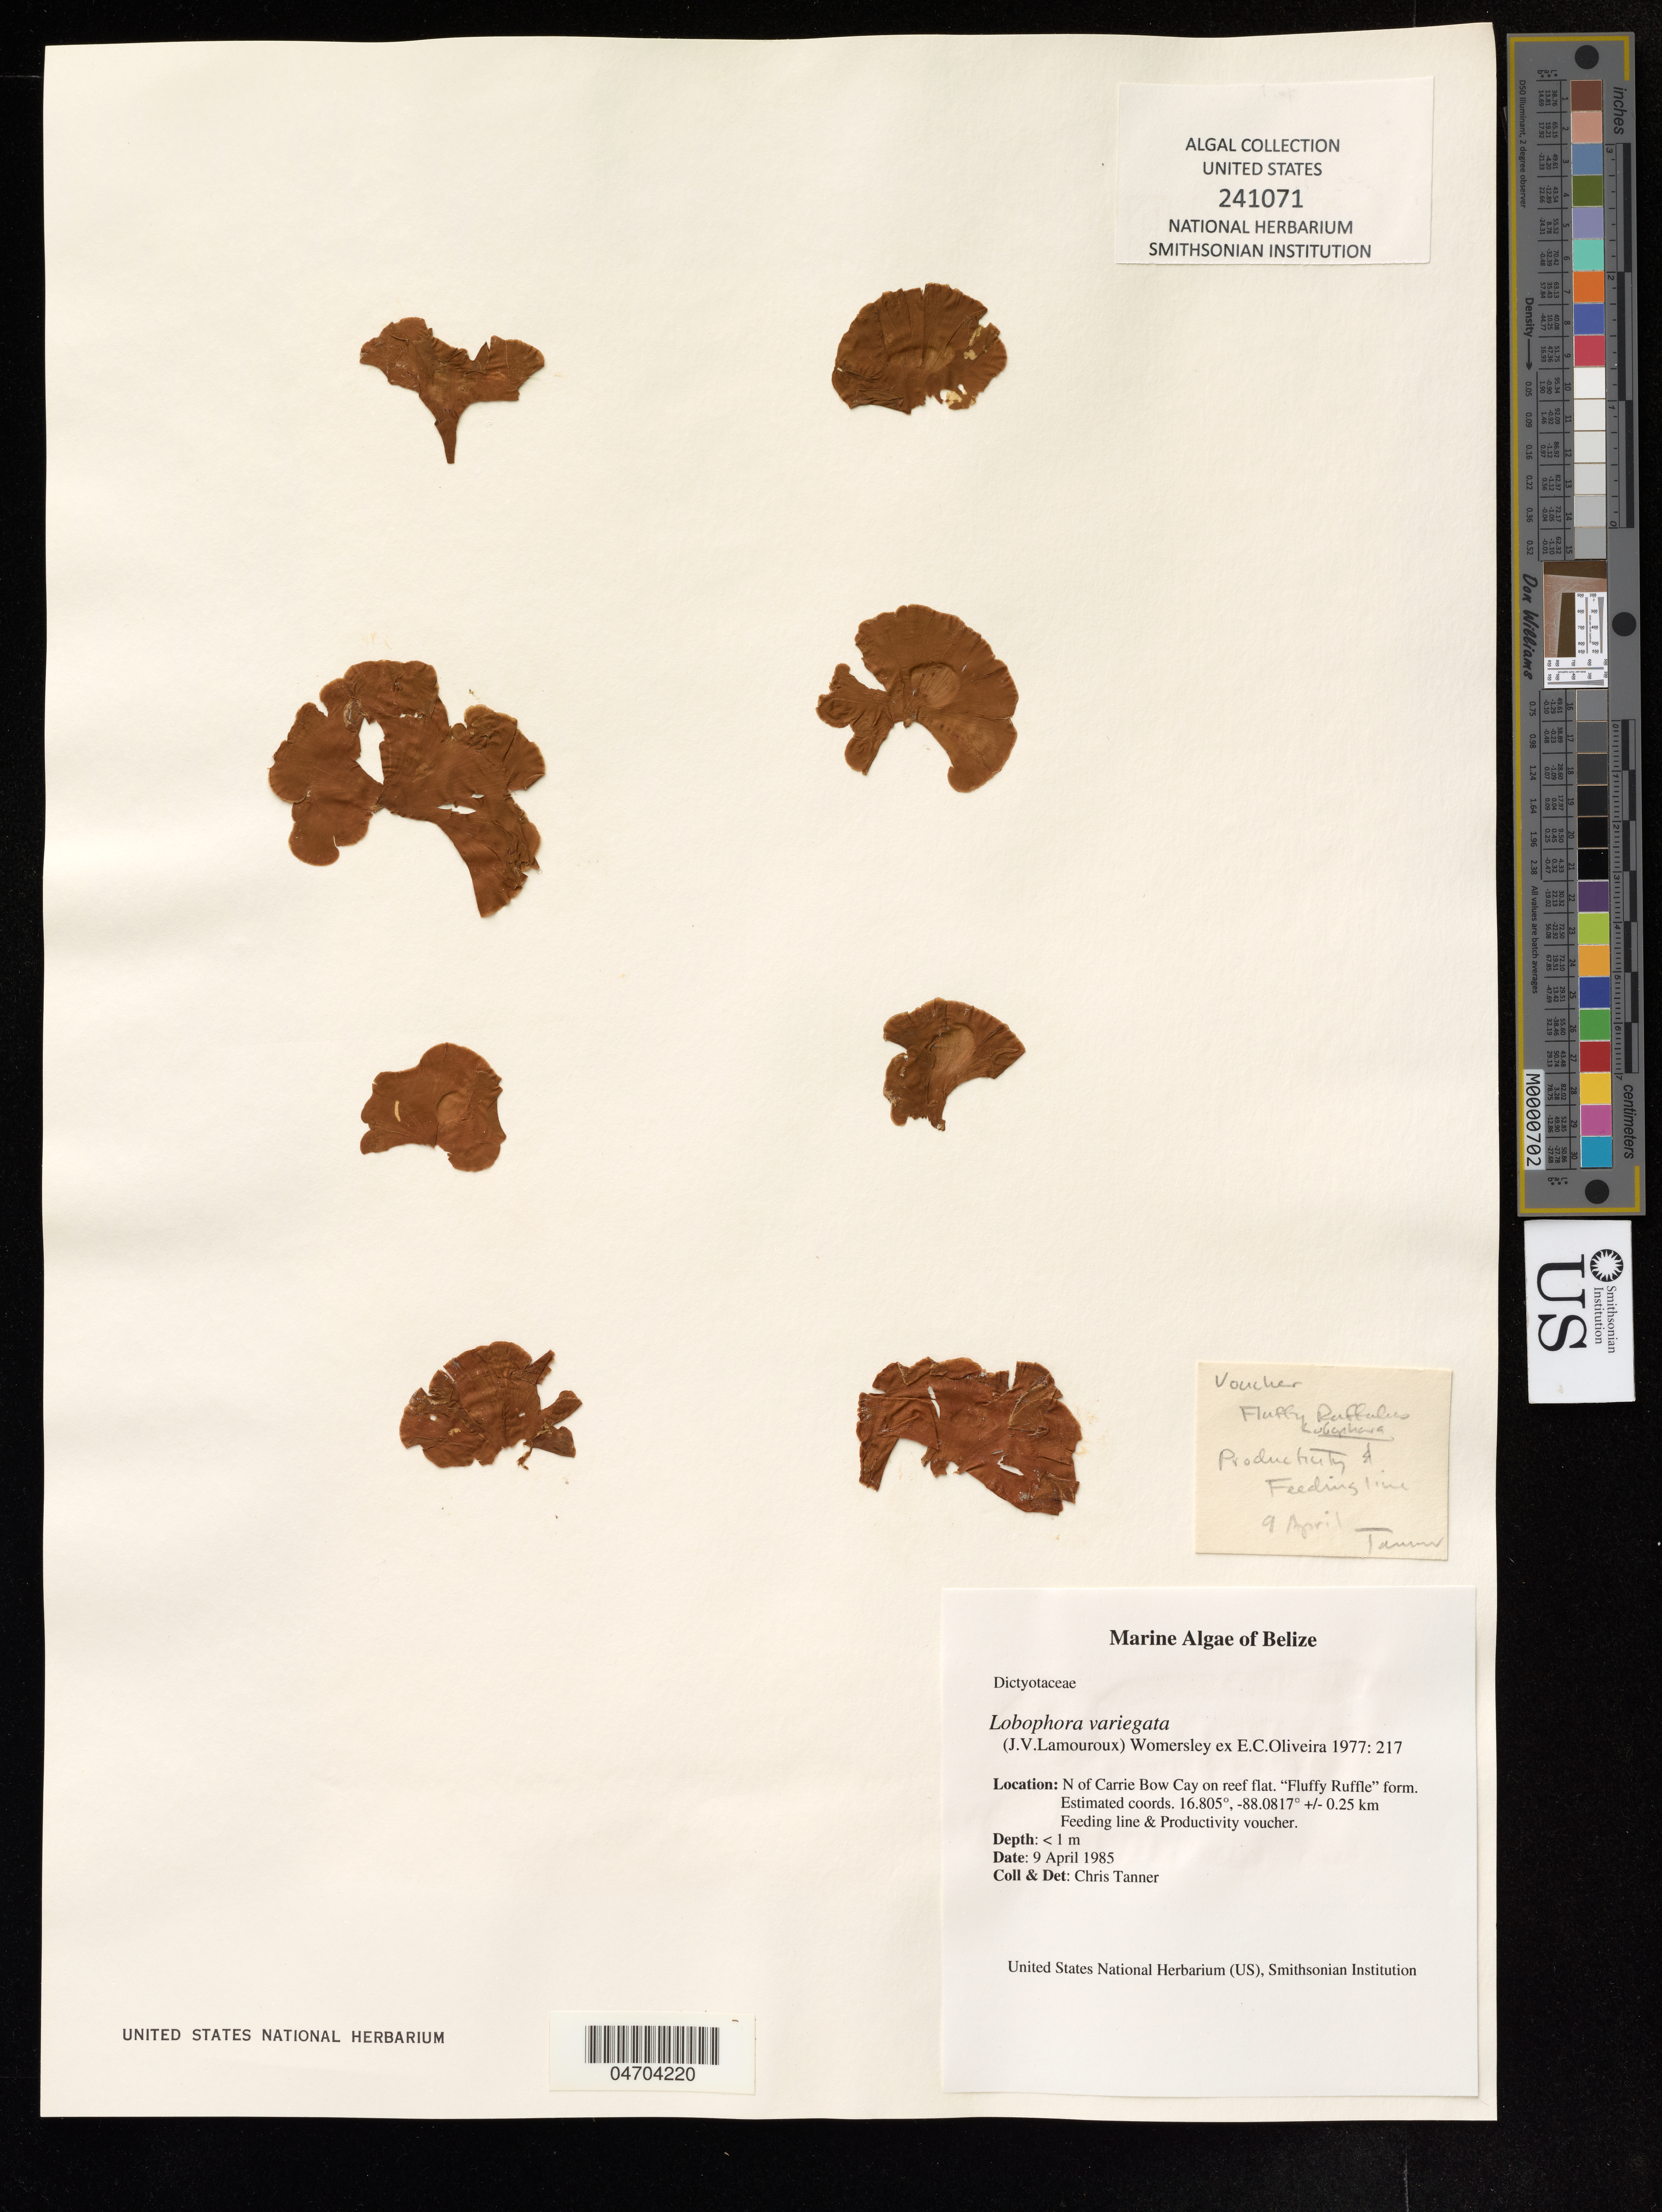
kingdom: Chromista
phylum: Ochrophyta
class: Phaeophyceae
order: Dictyotales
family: Dictyotaceae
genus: Lobophora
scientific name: Lobophora variegata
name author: (J.V.Lamouroux) Womersley & E.C. Oliveira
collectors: C. Tanner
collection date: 1985-04-09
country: Belize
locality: N of Carrie Bow Cay on reef flat.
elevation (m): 1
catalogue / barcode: US 241071